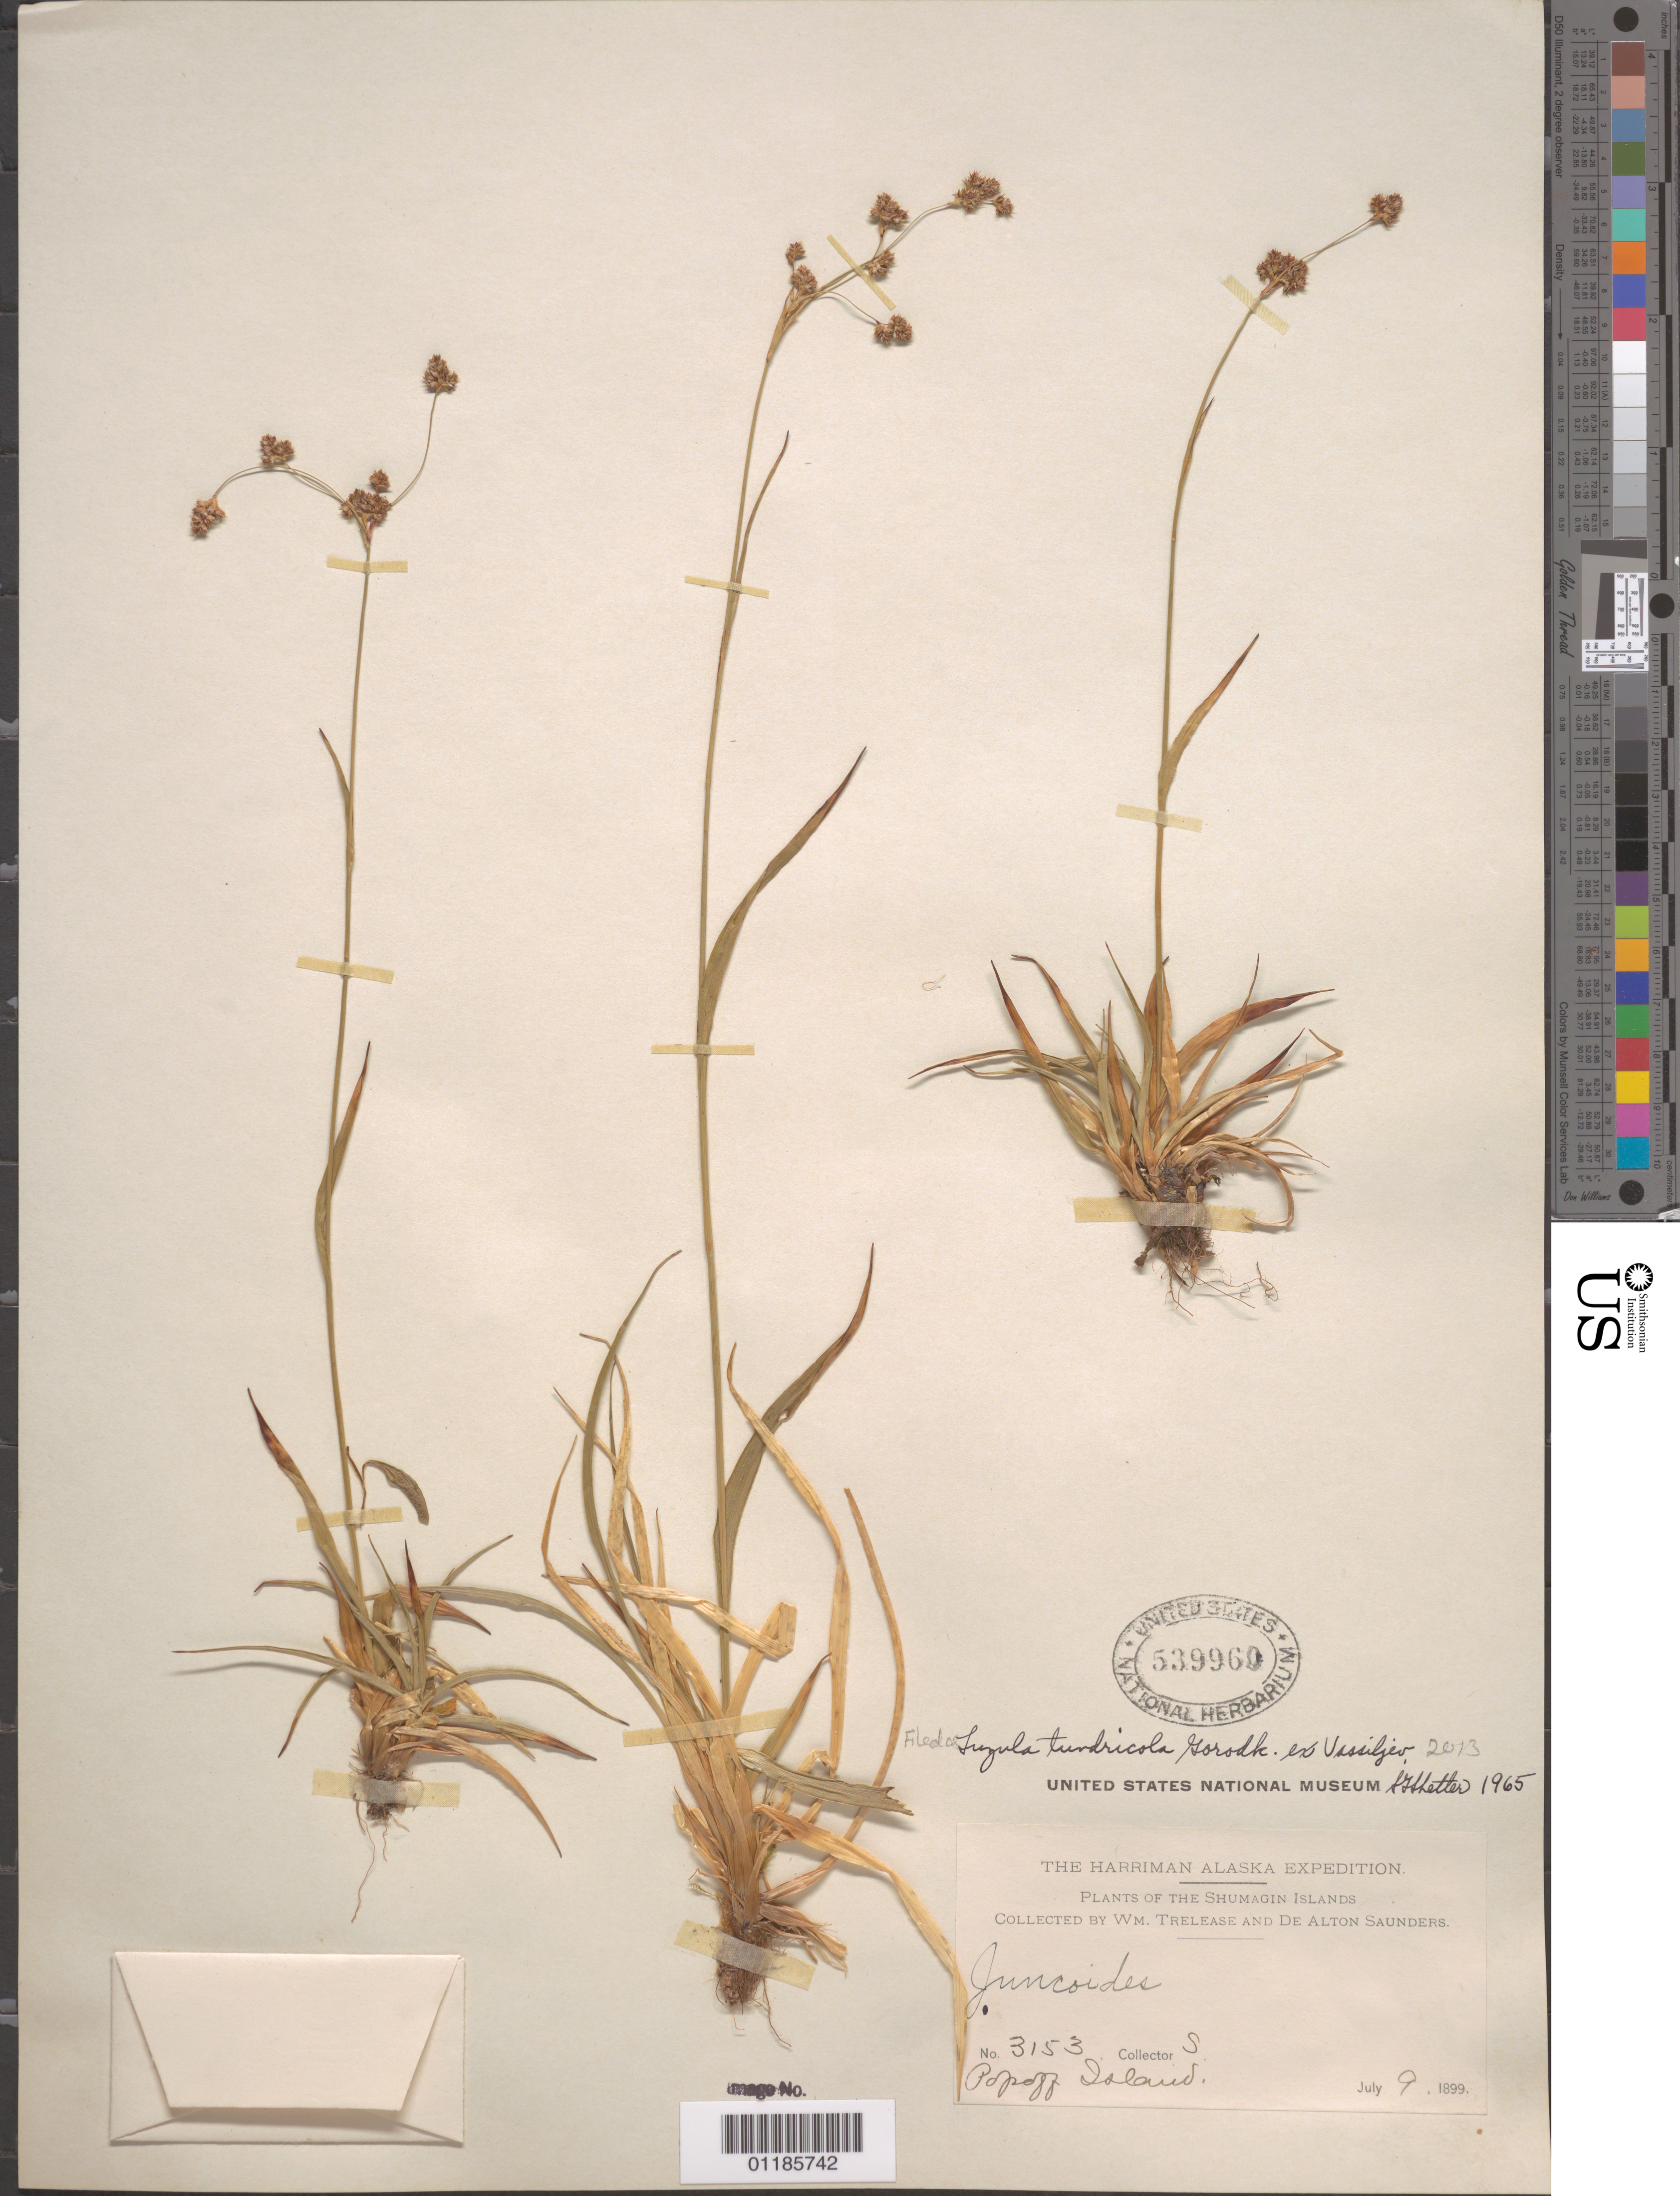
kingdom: Plantae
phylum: Tracheophyta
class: Liliopsida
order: Poales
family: Juncaceae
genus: Luzula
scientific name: Luzula tundricola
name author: (Gorodkov) V. Vassil.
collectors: W. Trelease & D. Saunders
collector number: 3153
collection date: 1899-07-09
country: United States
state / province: Alaska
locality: Popoff Island.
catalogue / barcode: US 539960